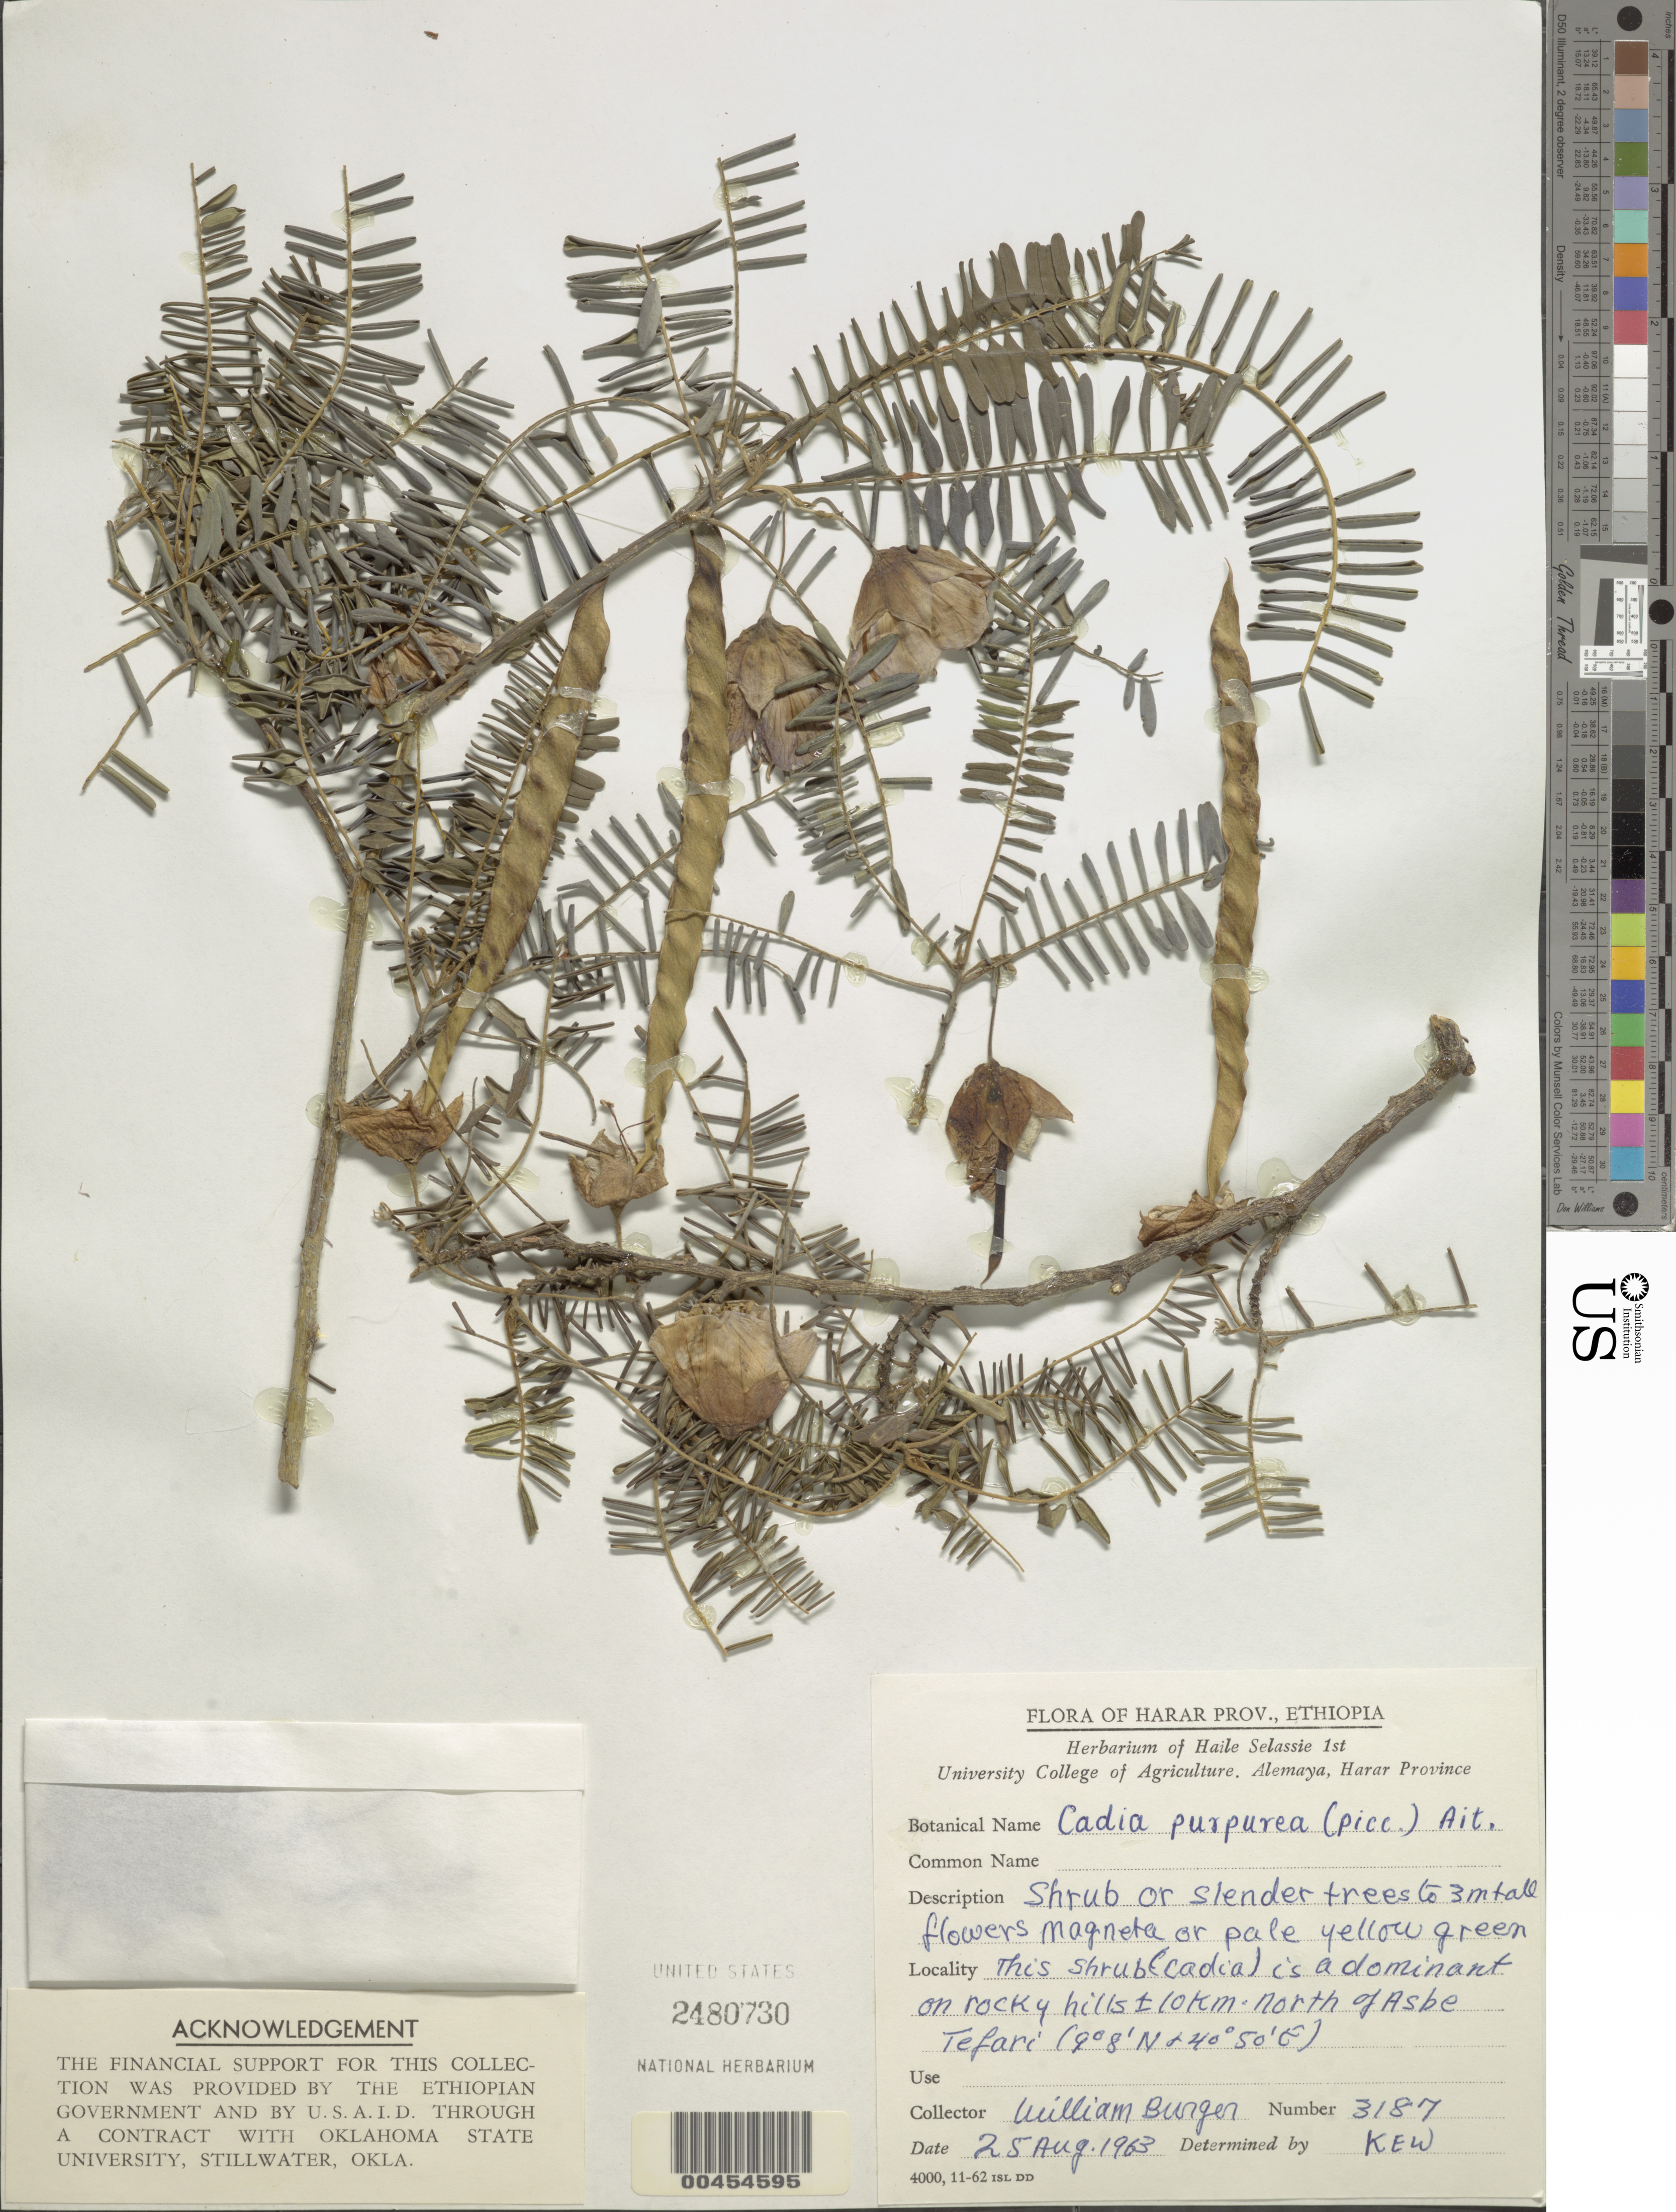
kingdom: Plantae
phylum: Tracheophyta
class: Magnoliopsida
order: Fabales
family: Fabaceae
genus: Cadia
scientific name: Cadia purpurea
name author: (Piccioli) Aiton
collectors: W. Burger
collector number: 3187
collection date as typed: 25 Aug 1963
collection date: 1963-08-25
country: Ethiopia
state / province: Harari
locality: Asbe tefari, 10 km n of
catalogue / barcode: US 2480730